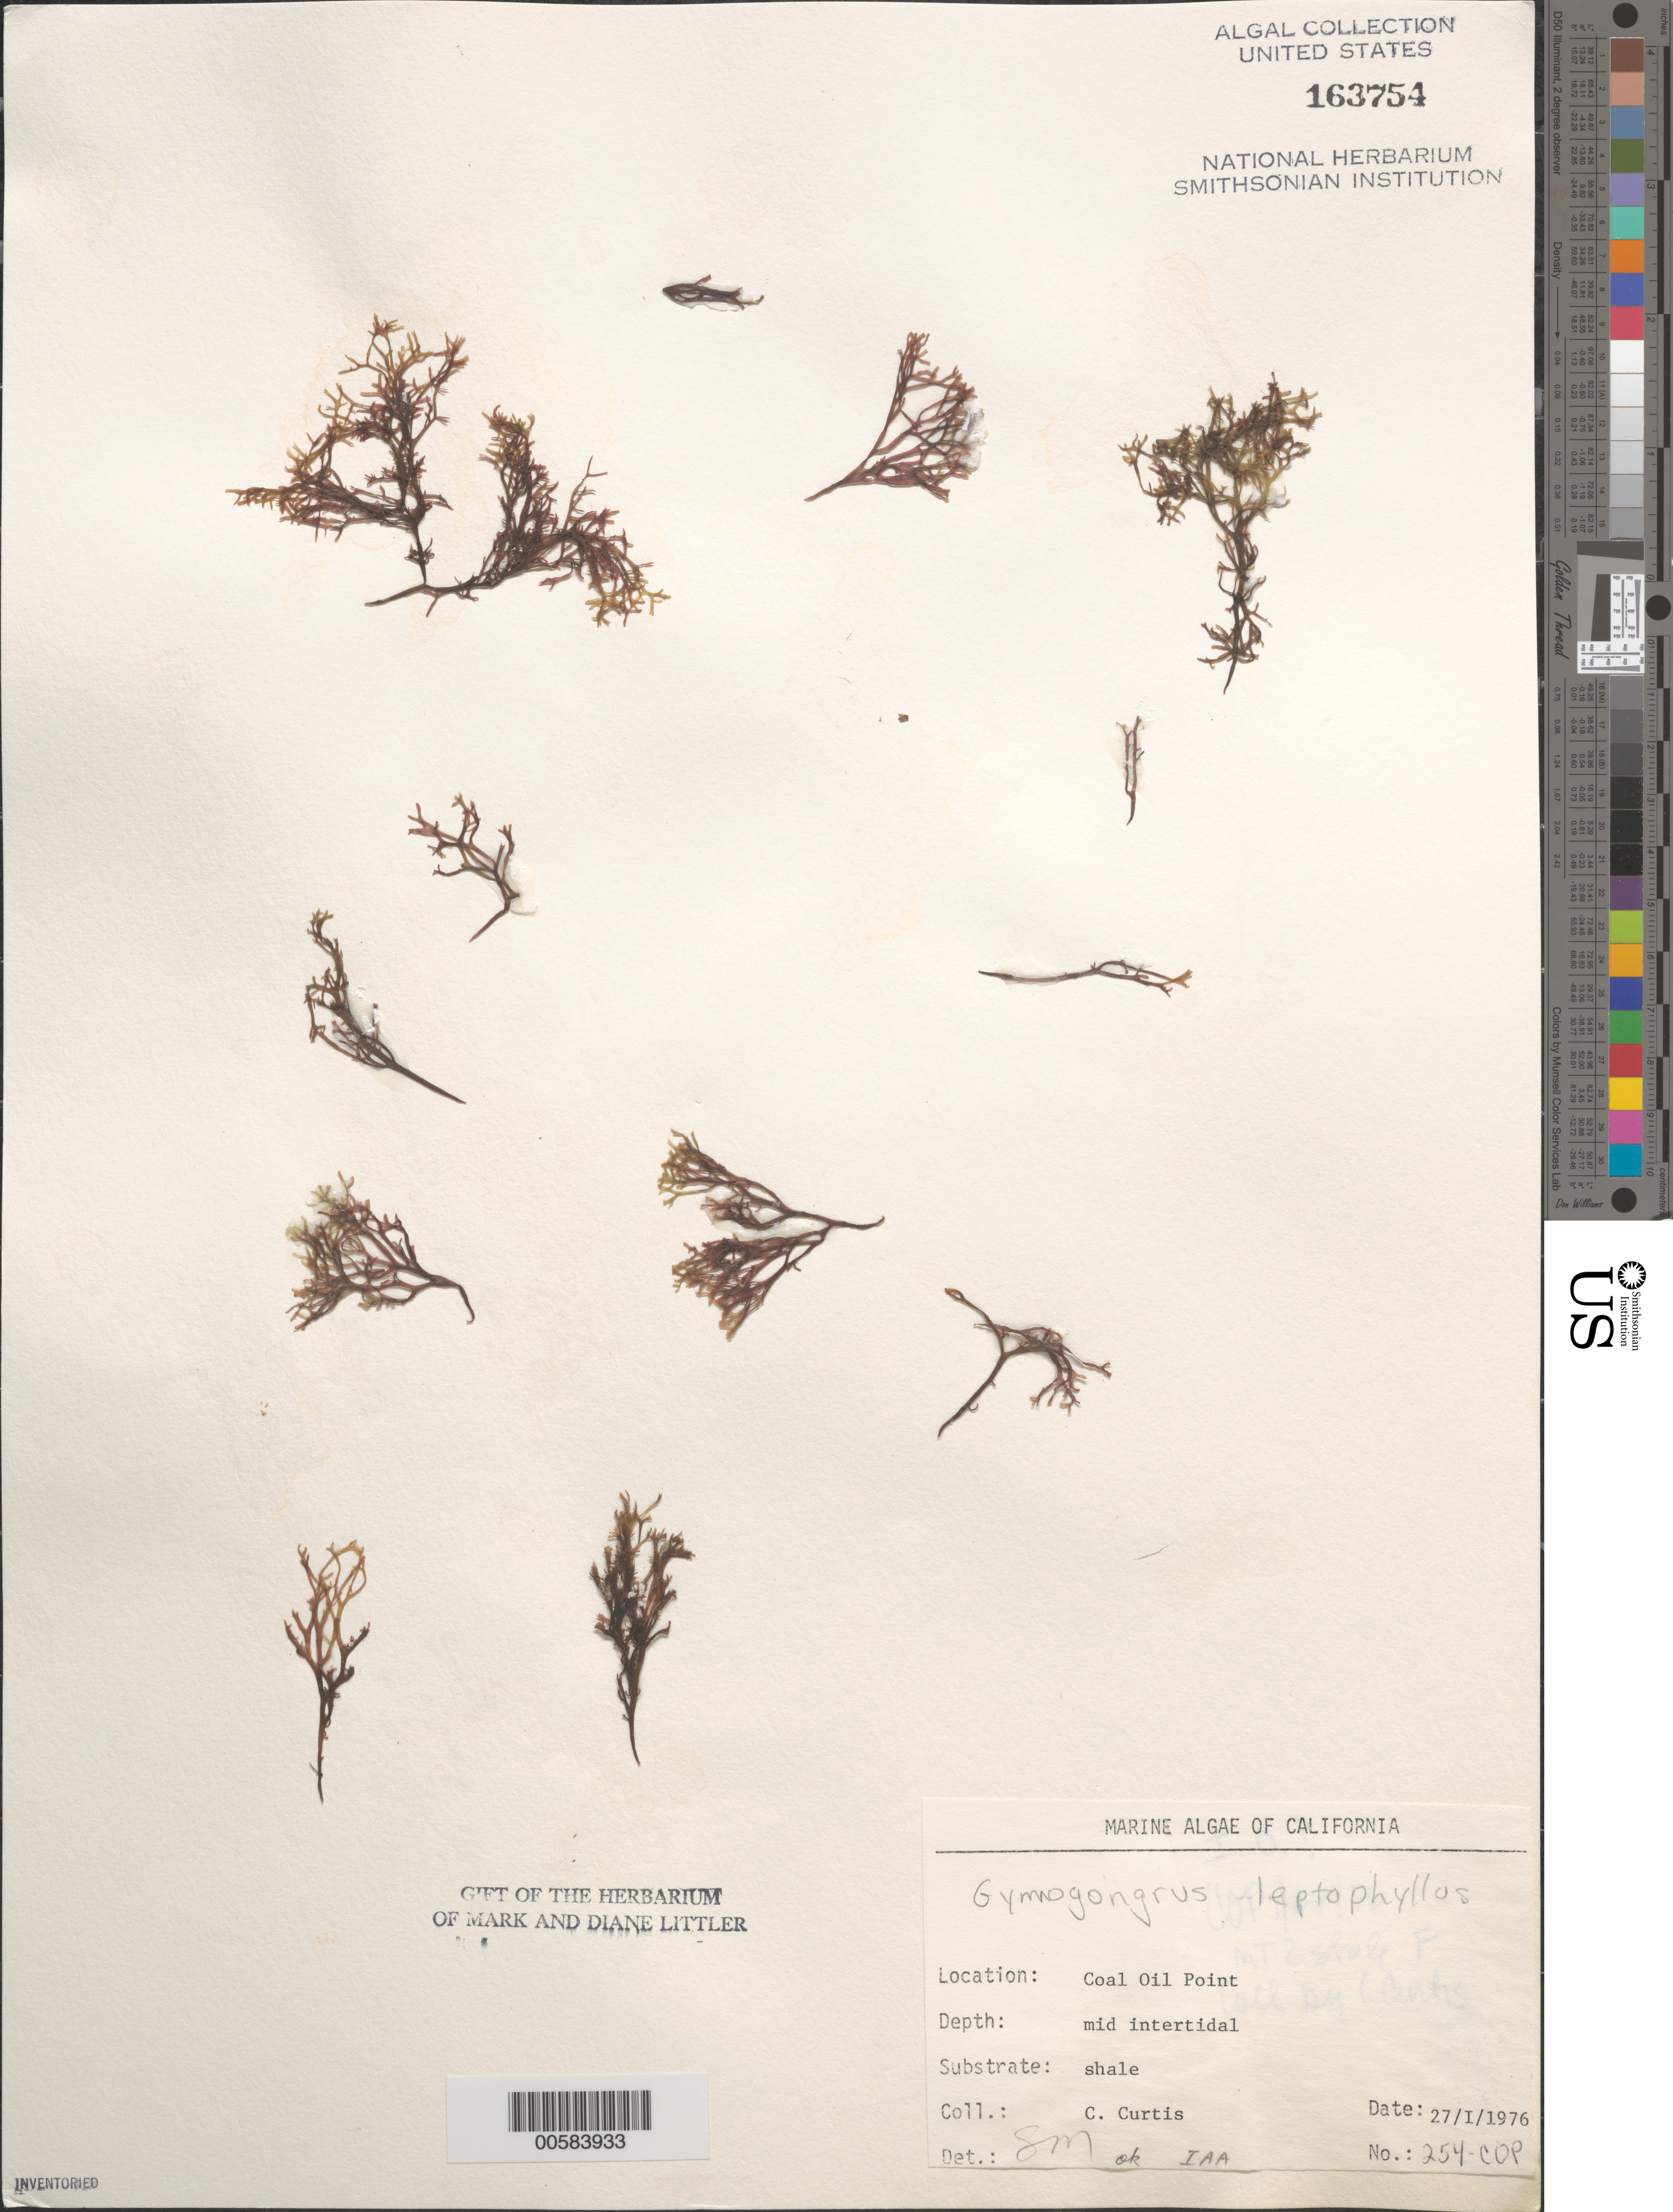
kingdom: Plantae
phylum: Rhodophyta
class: Florideophyceae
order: Gigartinales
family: Phyllophoraceae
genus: Besa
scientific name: Besa leptophylla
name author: (J. Agardh) M.S.Calderon & K.A. Miller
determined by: Algae name updating Project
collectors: C. Curtis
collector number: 254-cop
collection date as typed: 27 Jan 1976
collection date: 1976-01-27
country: United States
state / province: California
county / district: Santa Barbara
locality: Coal Oil Point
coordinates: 34 24'27"N, 119 52'40"W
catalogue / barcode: US 163754